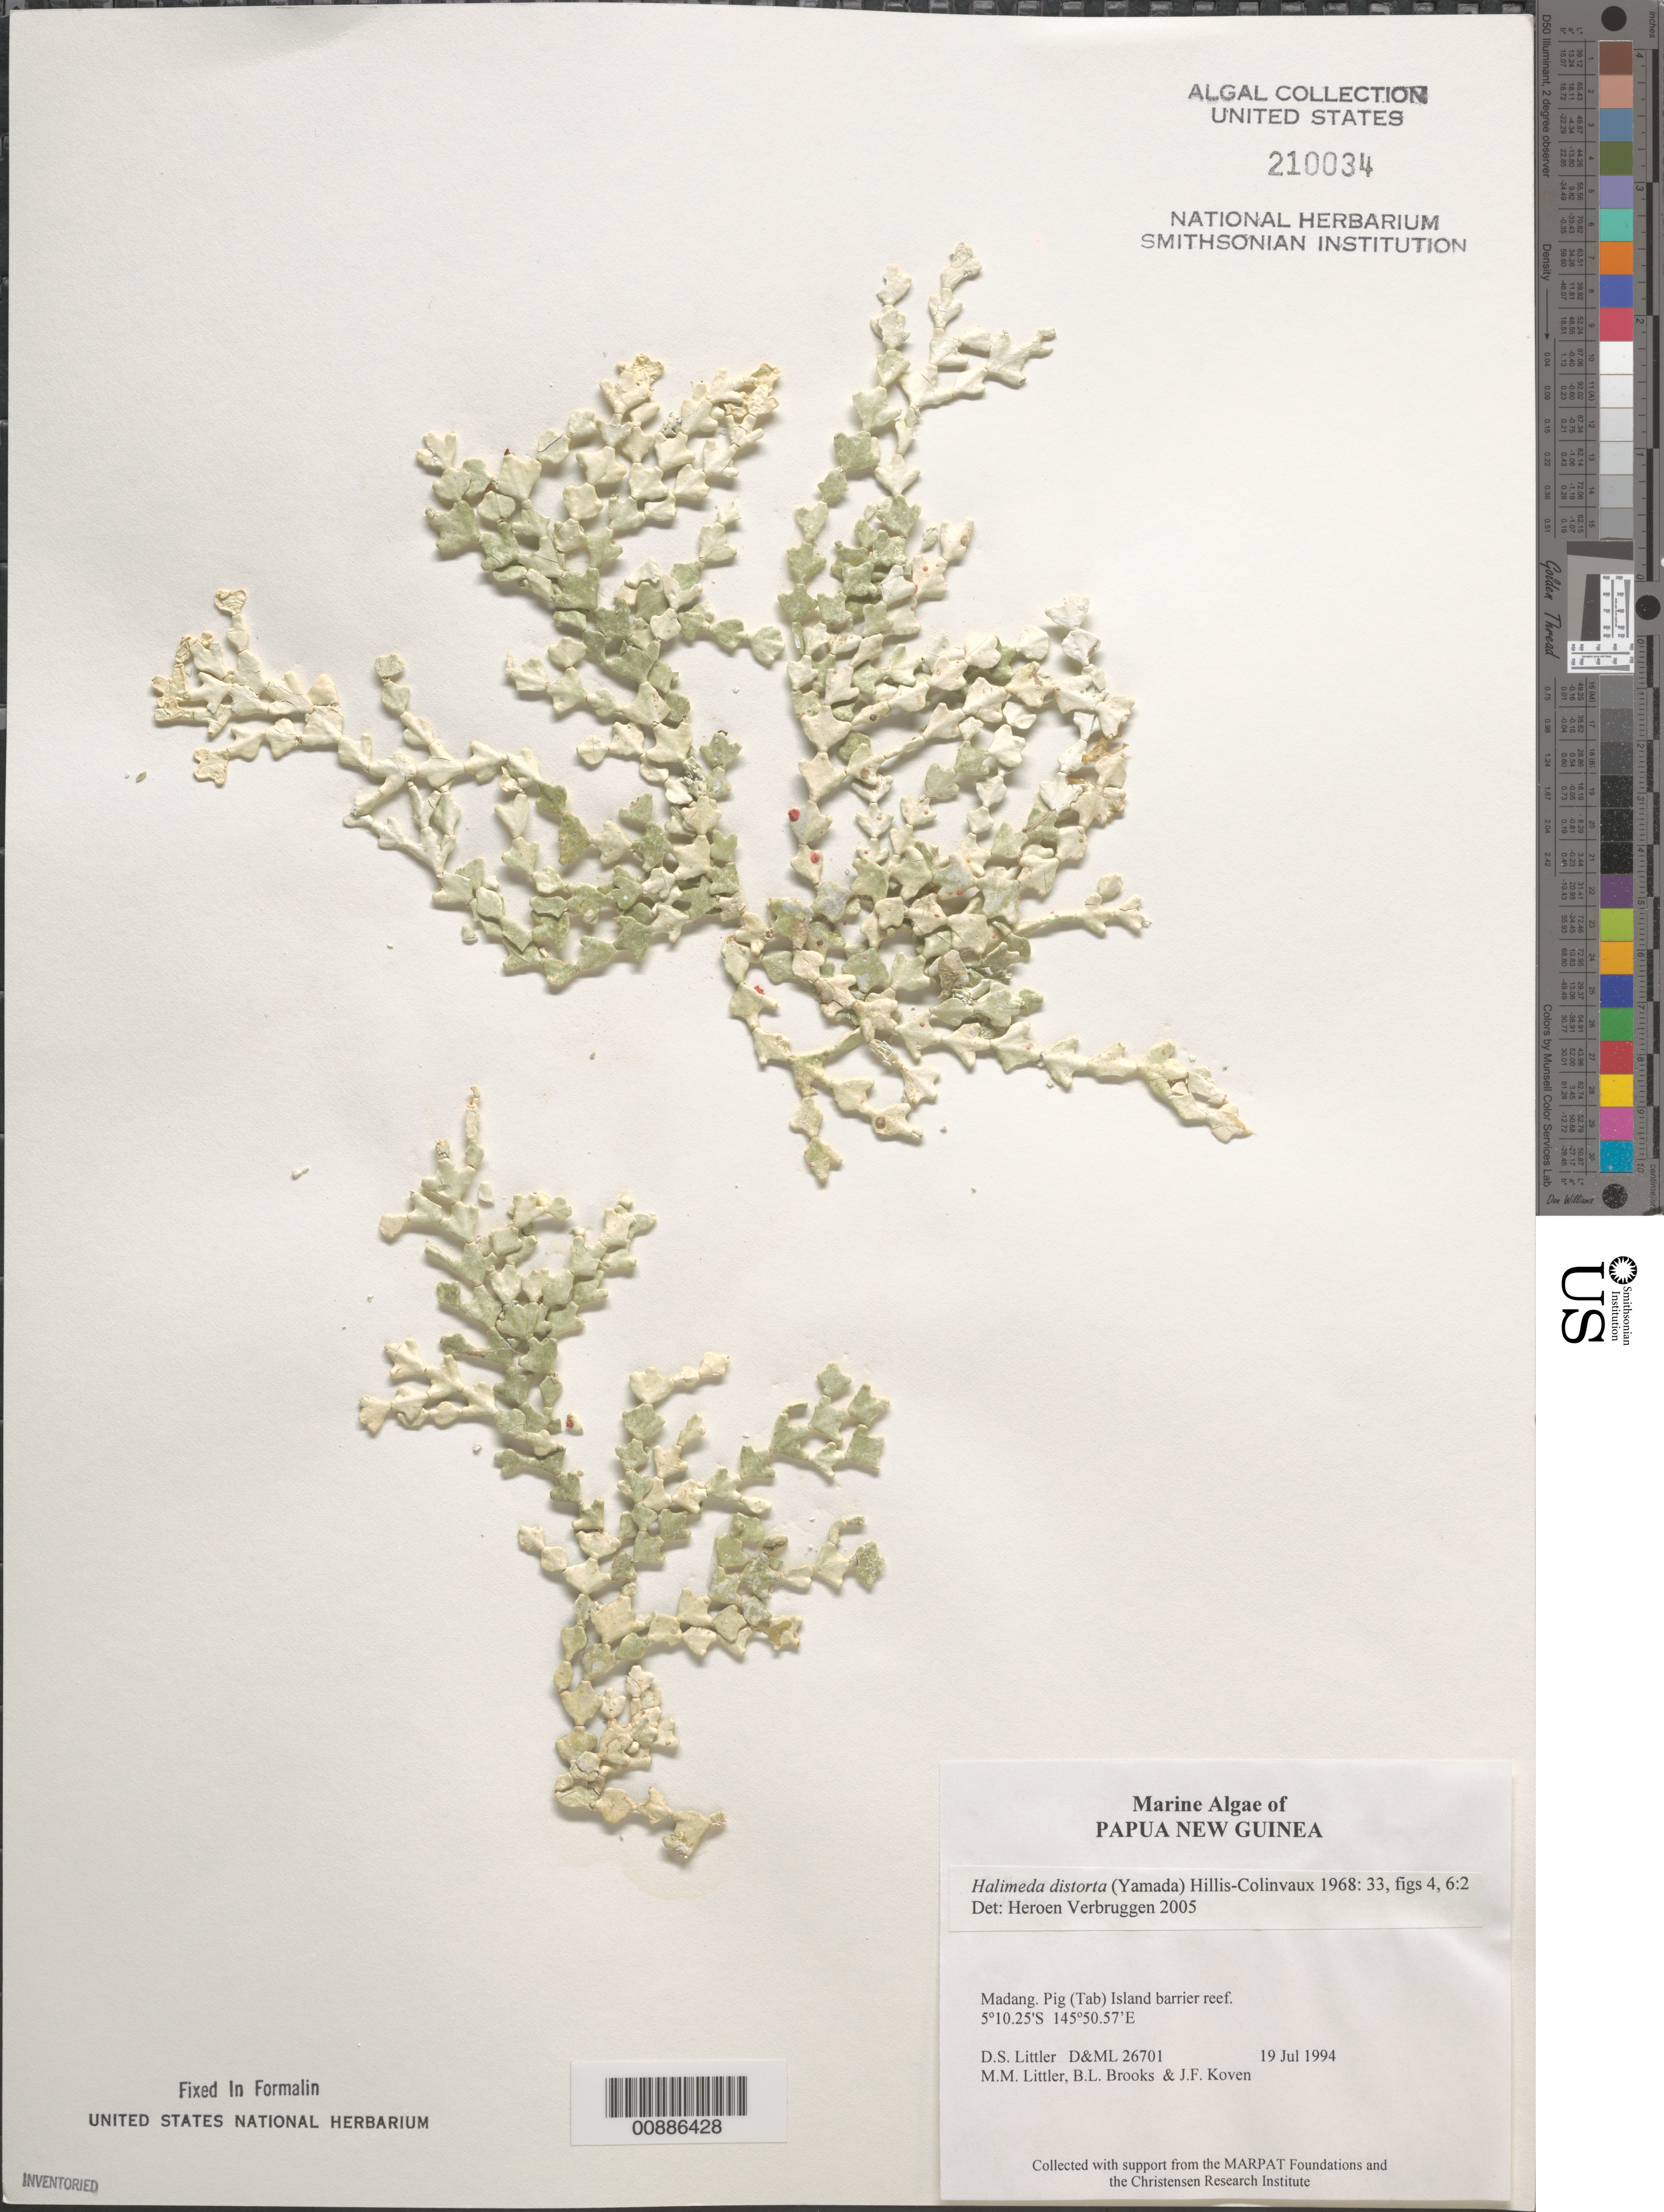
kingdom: Plantae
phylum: Chlorophyta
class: Ulvophyceae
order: Bryopsidales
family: Halimedaceae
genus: Halimeda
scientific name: Halimeda distorta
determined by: Verbruggen, H.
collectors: D. S. Littler, M. M. Littler, B. Brooks & J. Koven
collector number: D&ML 26701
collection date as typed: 19 Jul 1994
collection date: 1994-07-19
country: Papua New Guinea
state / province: Madang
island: Pig [Tab]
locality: Island barrier reef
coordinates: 5 10.25'S, 145 50.57'E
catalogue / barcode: US 210034